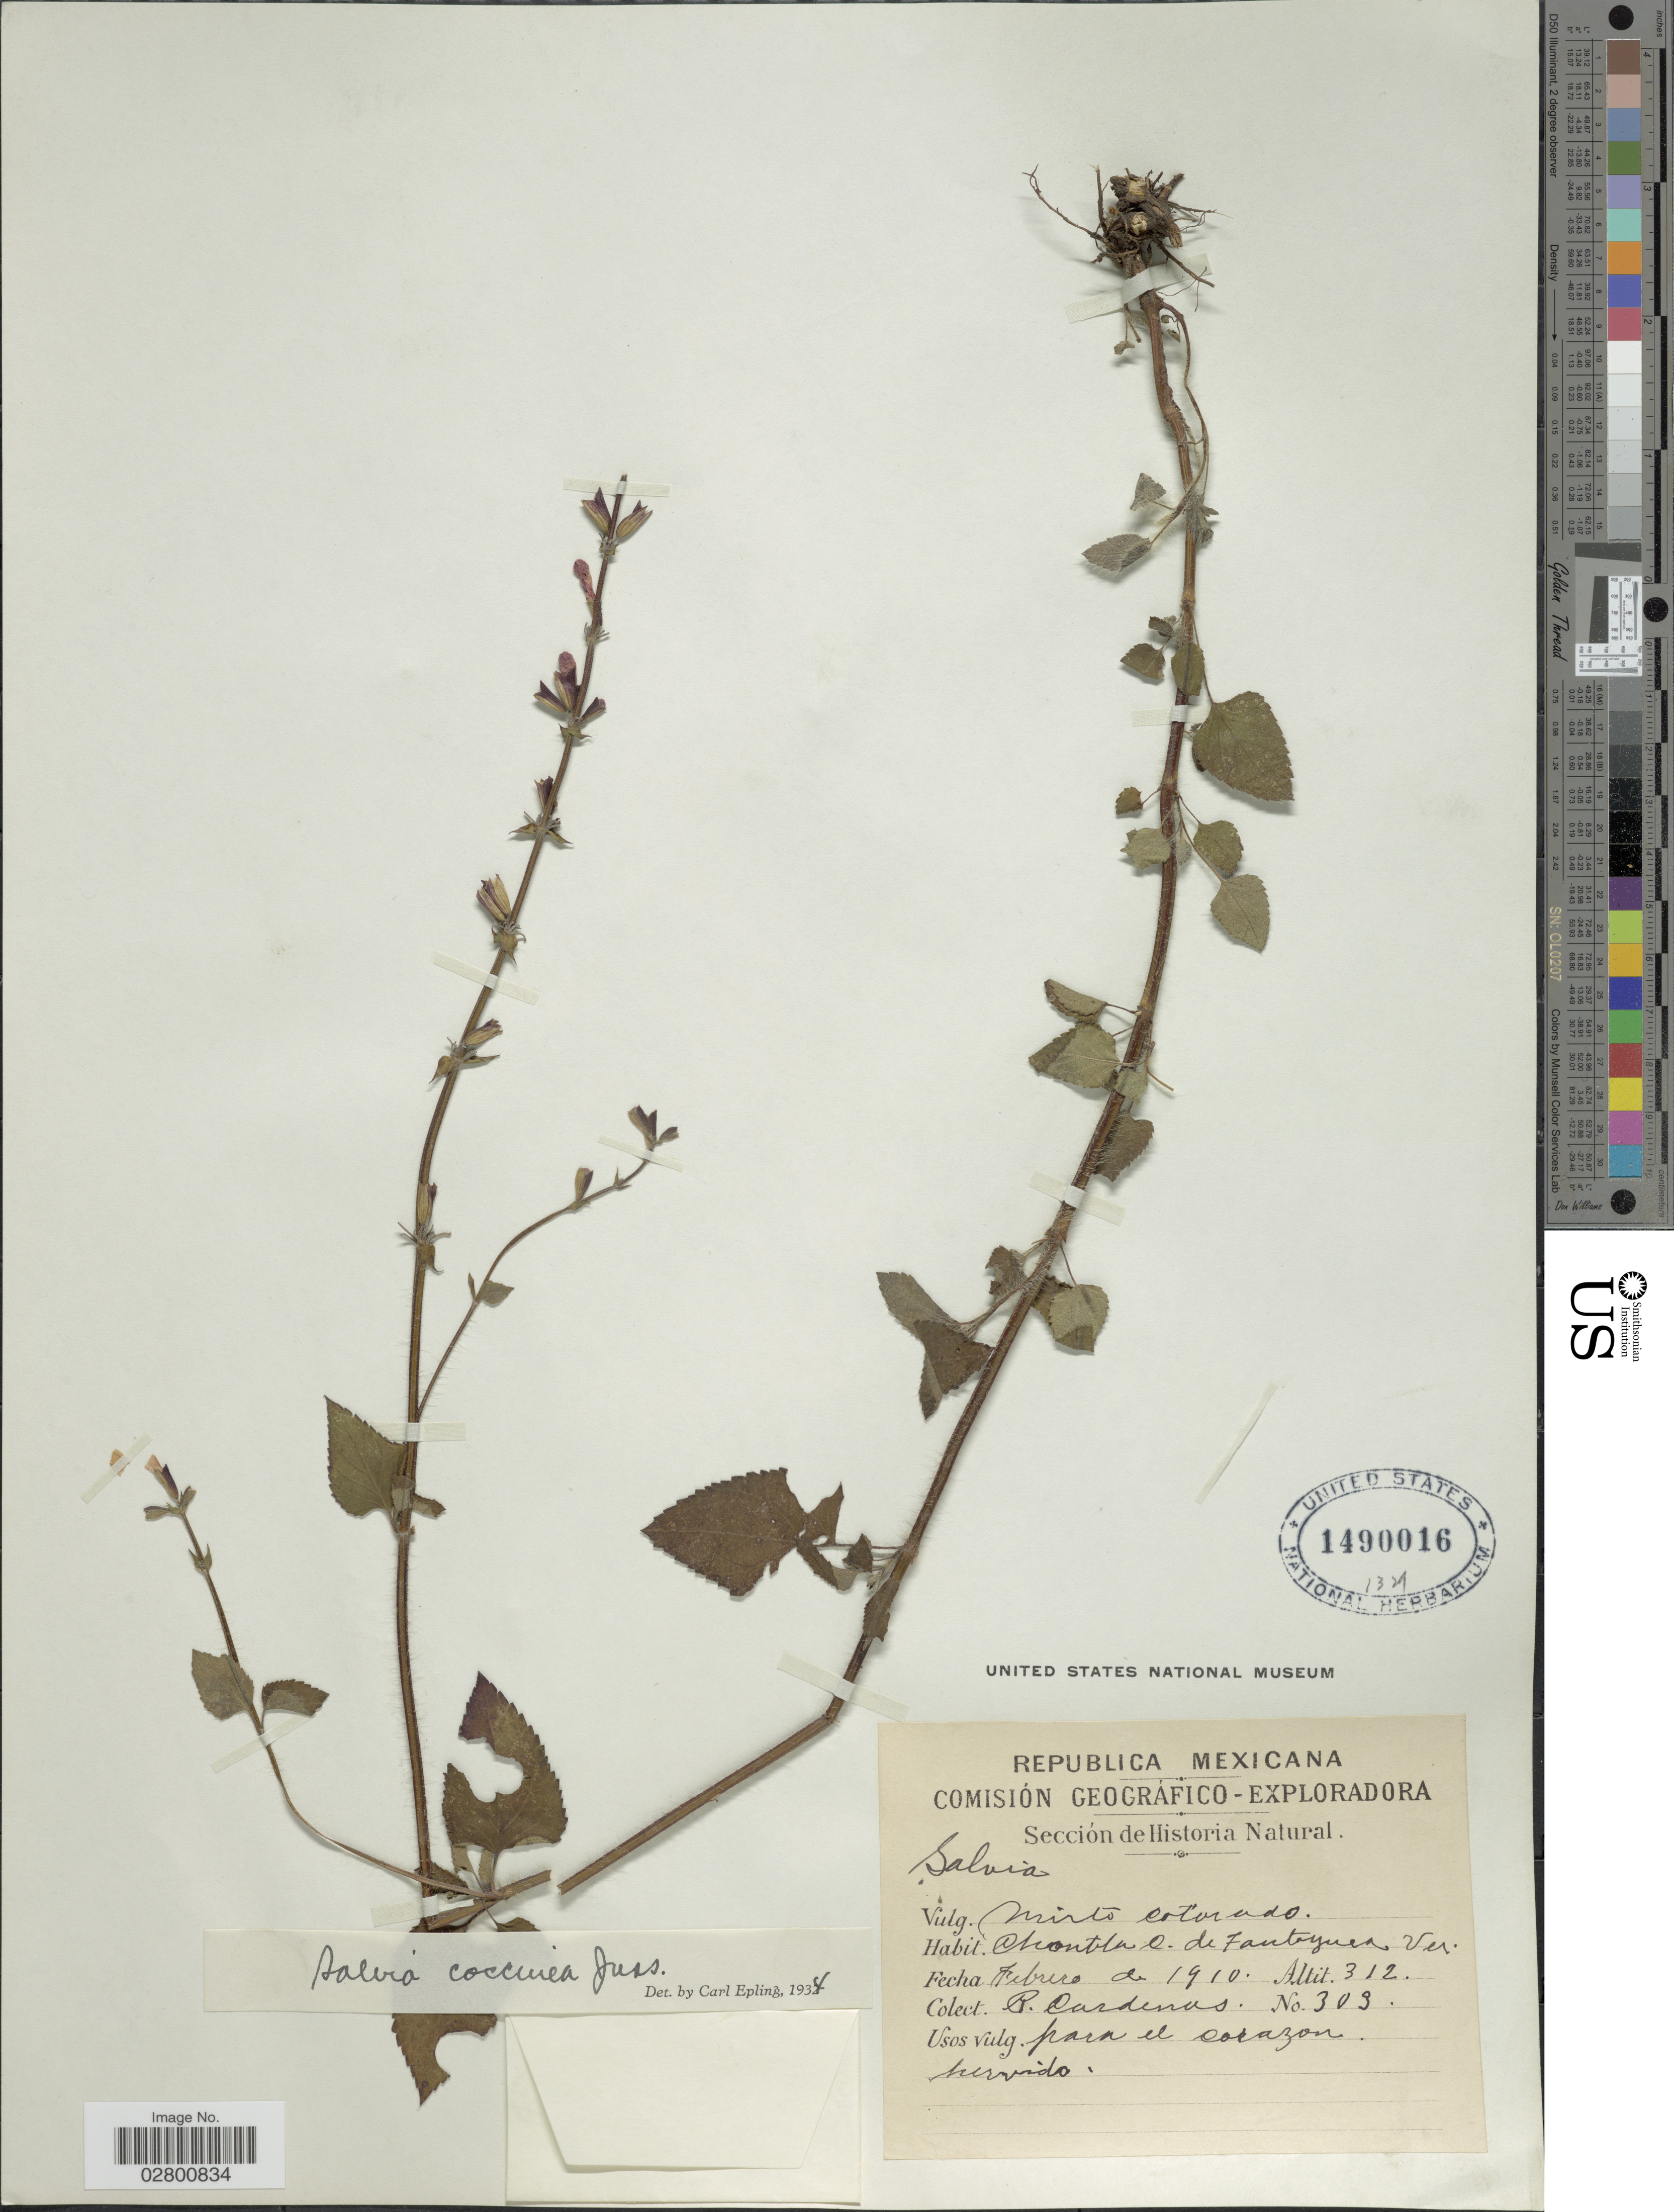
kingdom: Plantae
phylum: Tracheophyta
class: Magnoliopsida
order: Lamiales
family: Lamiaceae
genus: Salvia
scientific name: Salvia coccinea 'Naples Lavender'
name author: L. f. ex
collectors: R. Cárdenas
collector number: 303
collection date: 1910-02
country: Mexico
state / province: Veracruz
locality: Chontla C. de Tantoyuca.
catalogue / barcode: US 1490016